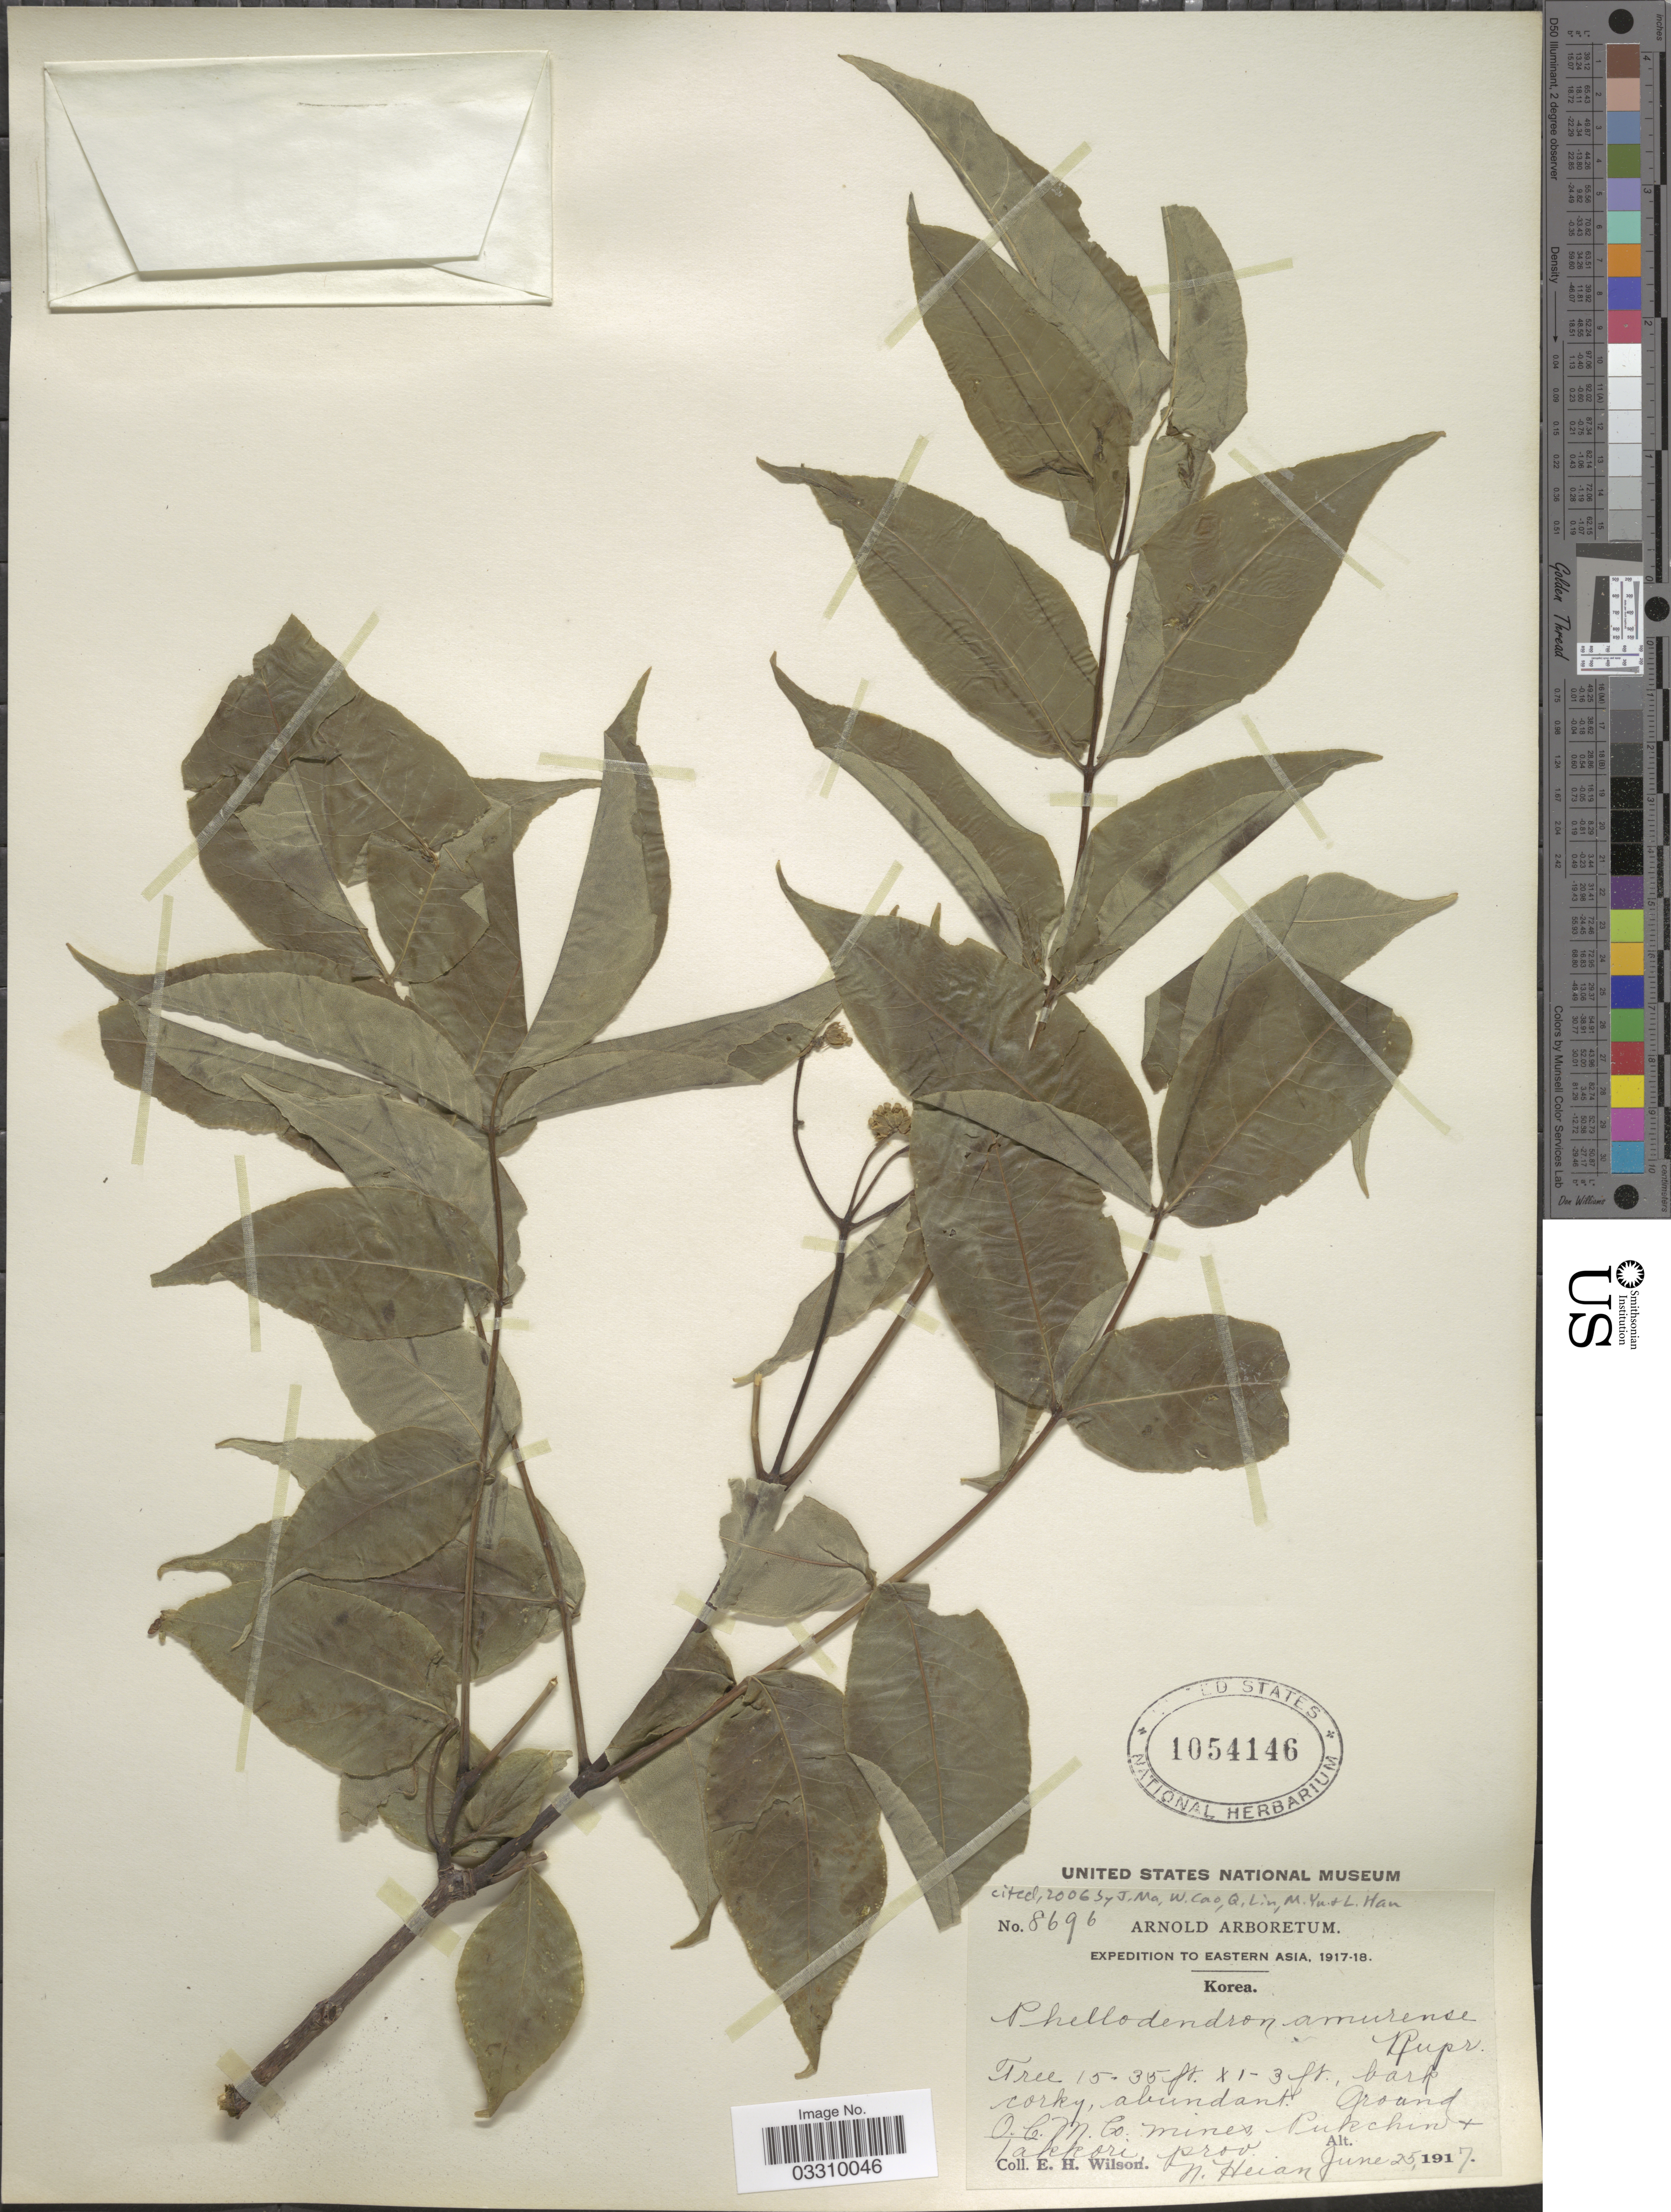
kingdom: Plantae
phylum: Tracheophyta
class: Magnoliopsida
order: Sapindales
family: Rutaceae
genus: Phellodendron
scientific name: Phellodendron amurense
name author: Rupr.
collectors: E. Wilson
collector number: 8696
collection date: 1917-06-25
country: North Korea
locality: Eastern Asia. Korea. Around O.C.M. Co Mines Pukchin + Takkori, prov. N. Heian.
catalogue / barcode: US 1054146